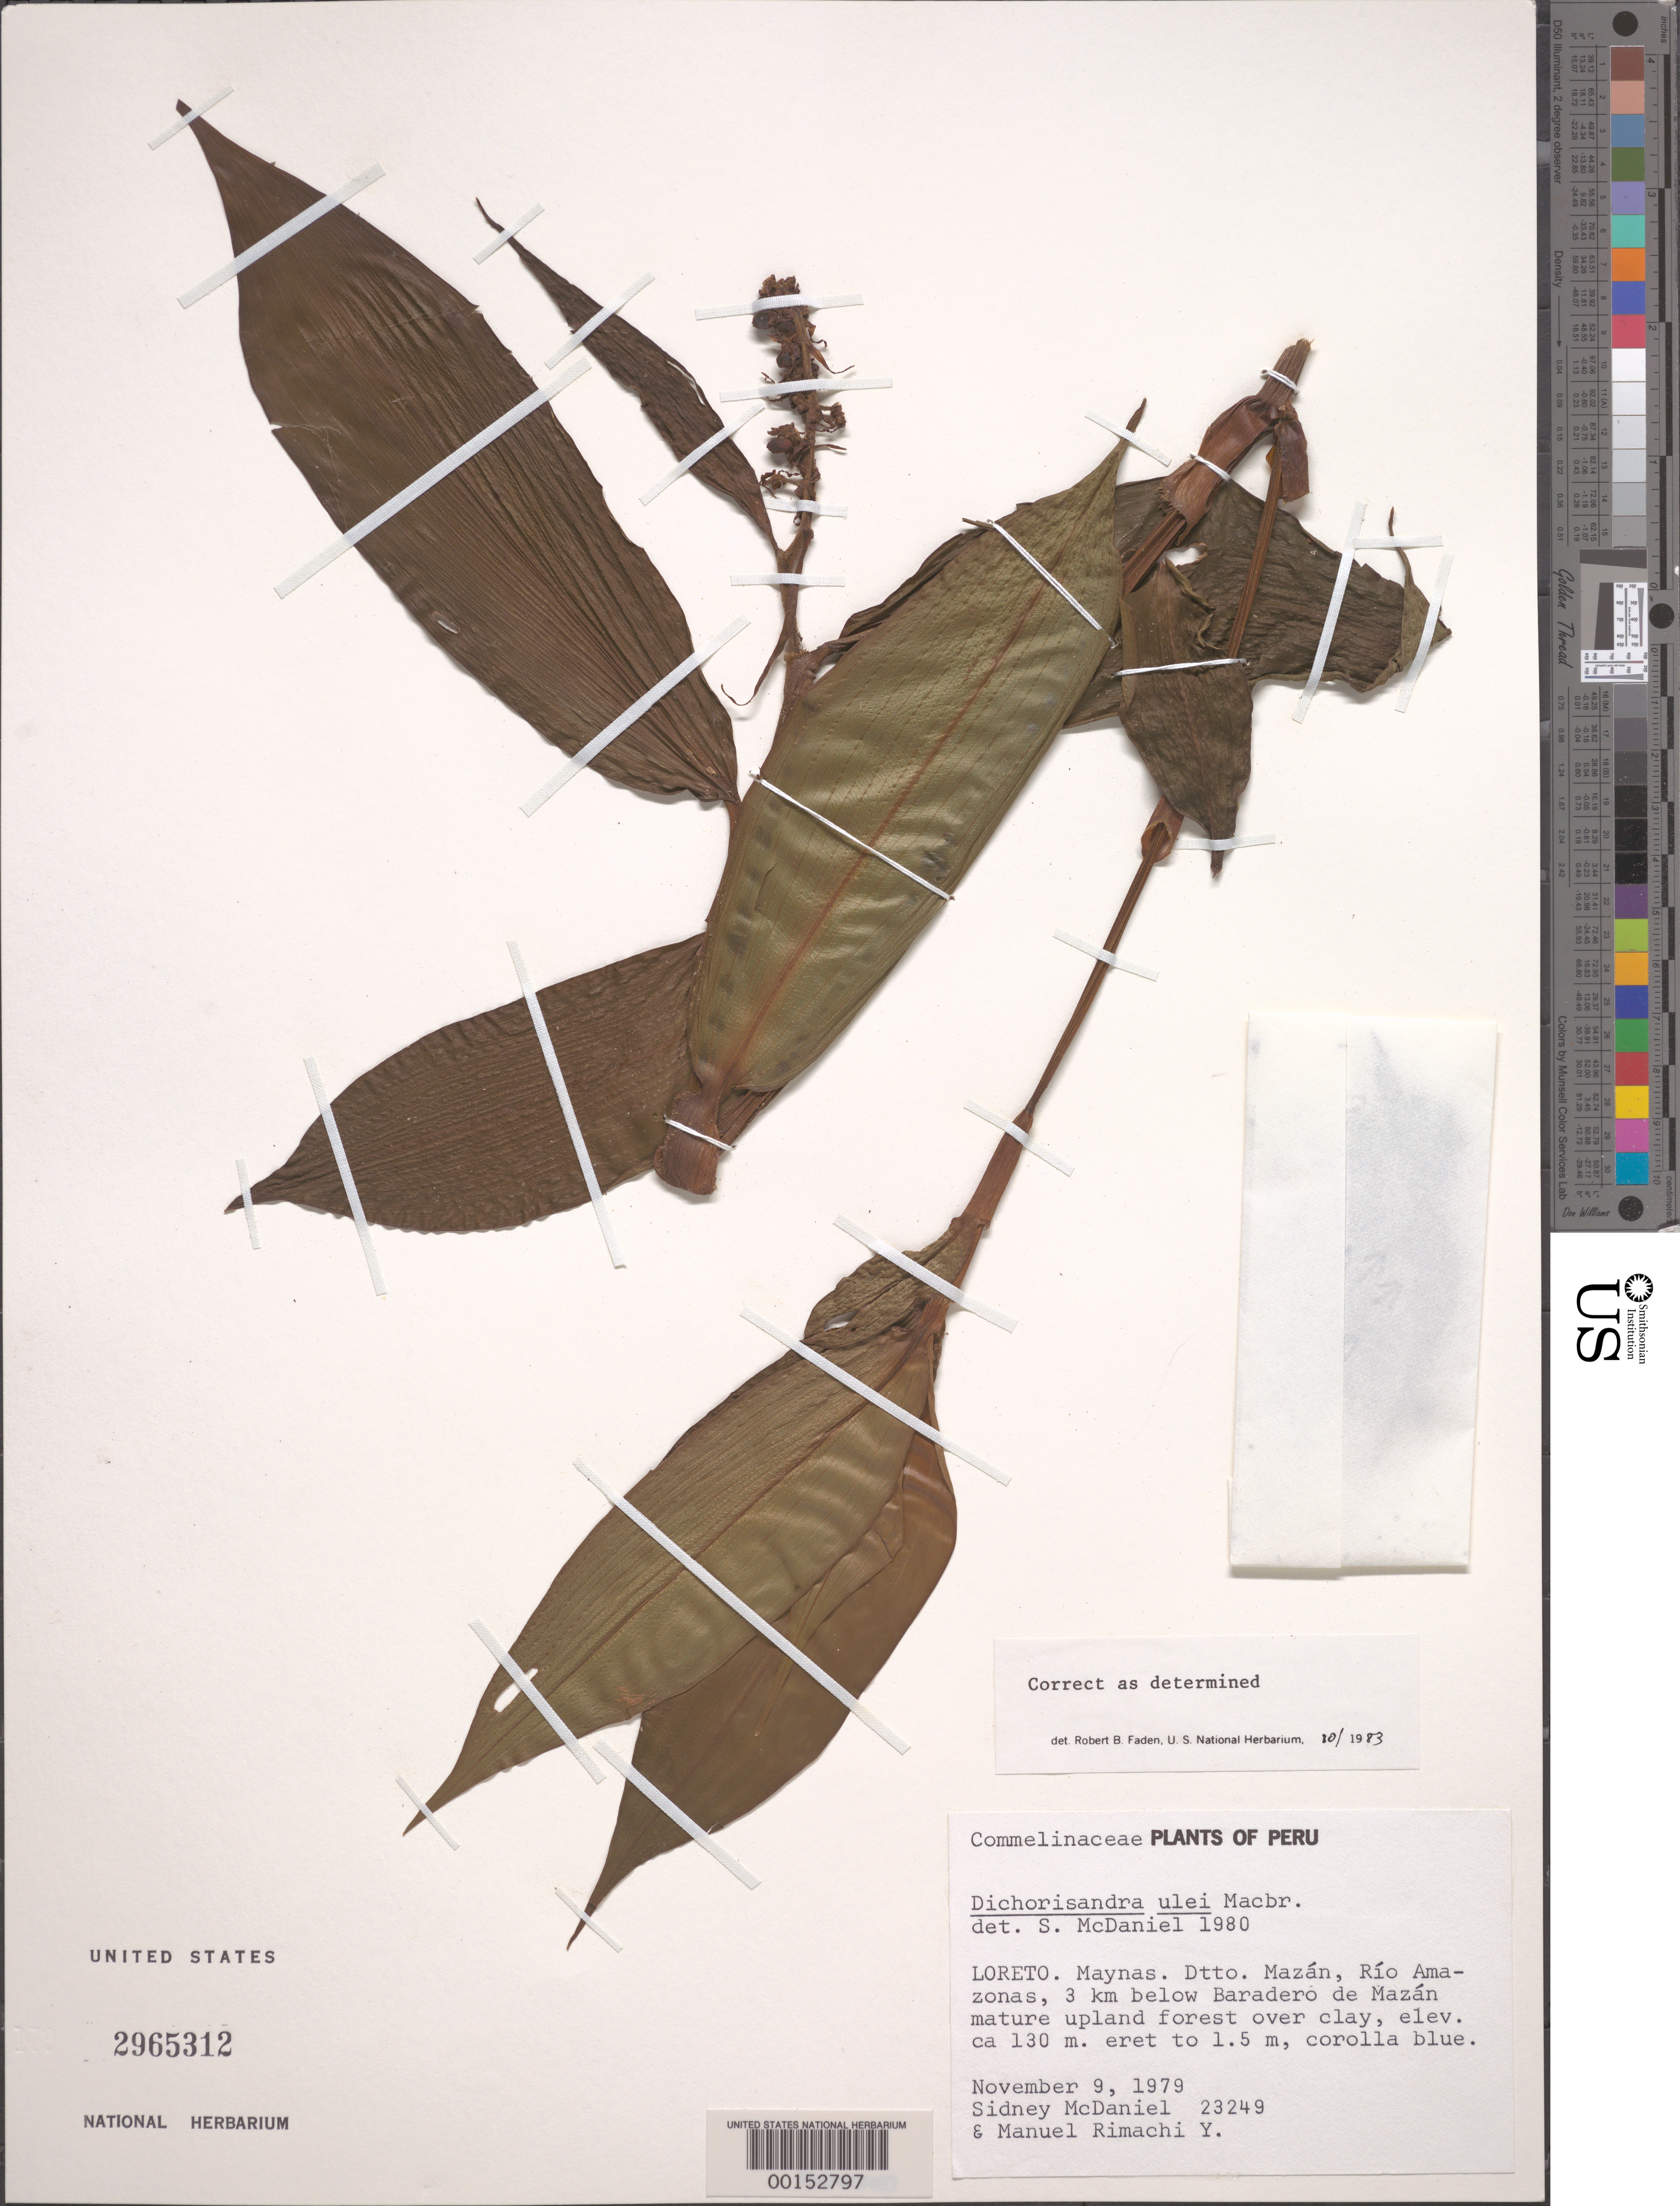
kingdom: Plantae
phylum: Tracheophyta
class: Liliopsida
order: Commelinales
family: Commelinaceae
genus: Dichorisandra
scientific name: Dichorisandra ulei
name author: J.F. Macbr.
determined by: McDaniel, Sidney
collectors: S. T. McDaniel & M. Rimachi Y.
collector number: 23249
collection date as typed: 09 Nov 1979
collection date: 1979-11-09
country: Peru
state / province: Loreto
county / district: Maynas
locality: Mazan, Rio Amazonas, below Baradero de Mazan.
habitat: Mature, upland forest over clay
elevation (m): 130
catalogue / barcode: US 2965312